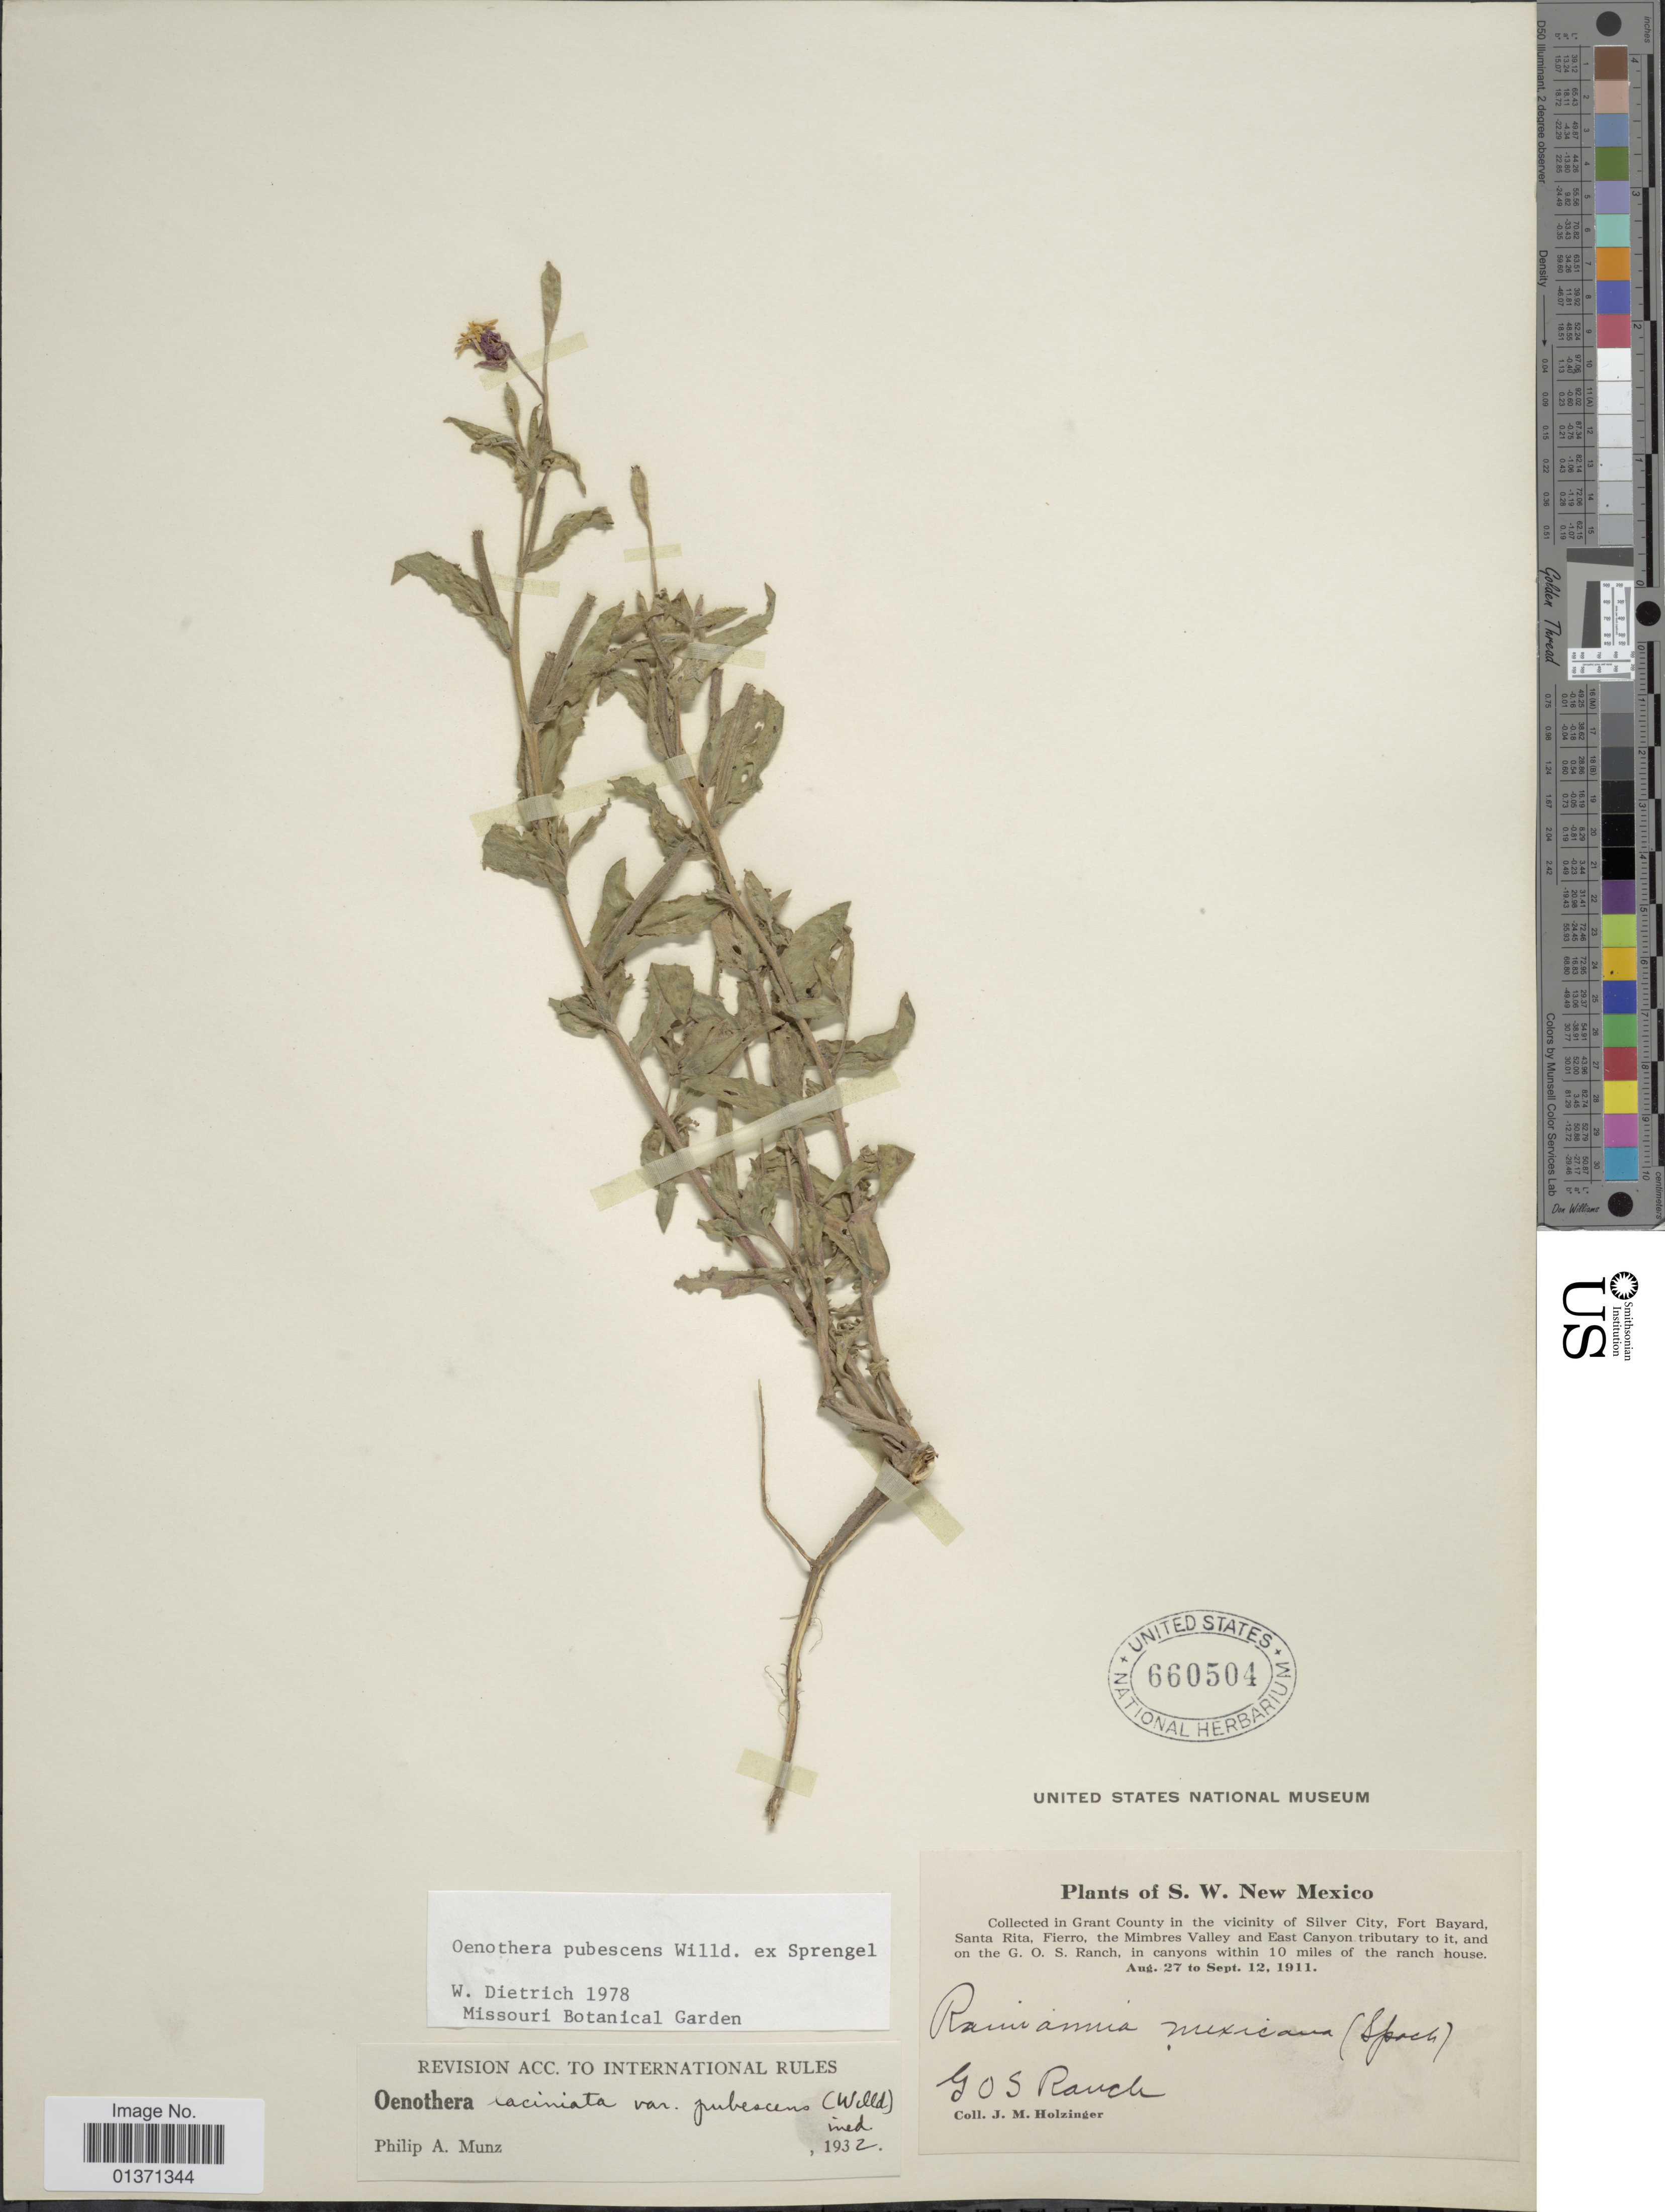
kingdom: Plantae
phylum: Tracheophyta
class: Magnoliopsida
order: Myrtales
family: Onagraceae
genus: Oenothera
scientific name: Oenothera pubescens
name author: Willd. ex Spreng.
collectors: J. M. Holzinger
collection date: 1911-08-27/1911-09-12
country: United States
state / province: New Mexico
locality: S.W. New Mexico. Grant County in the vicinity of Silver City, Fort Bayard, Santa Rita, Fierro, the Mimbres Valley and East Canyon tributary to it, and on the G. O. S. Ranch, in canyons within 10 miles of the ranch house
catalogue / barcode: US 660504